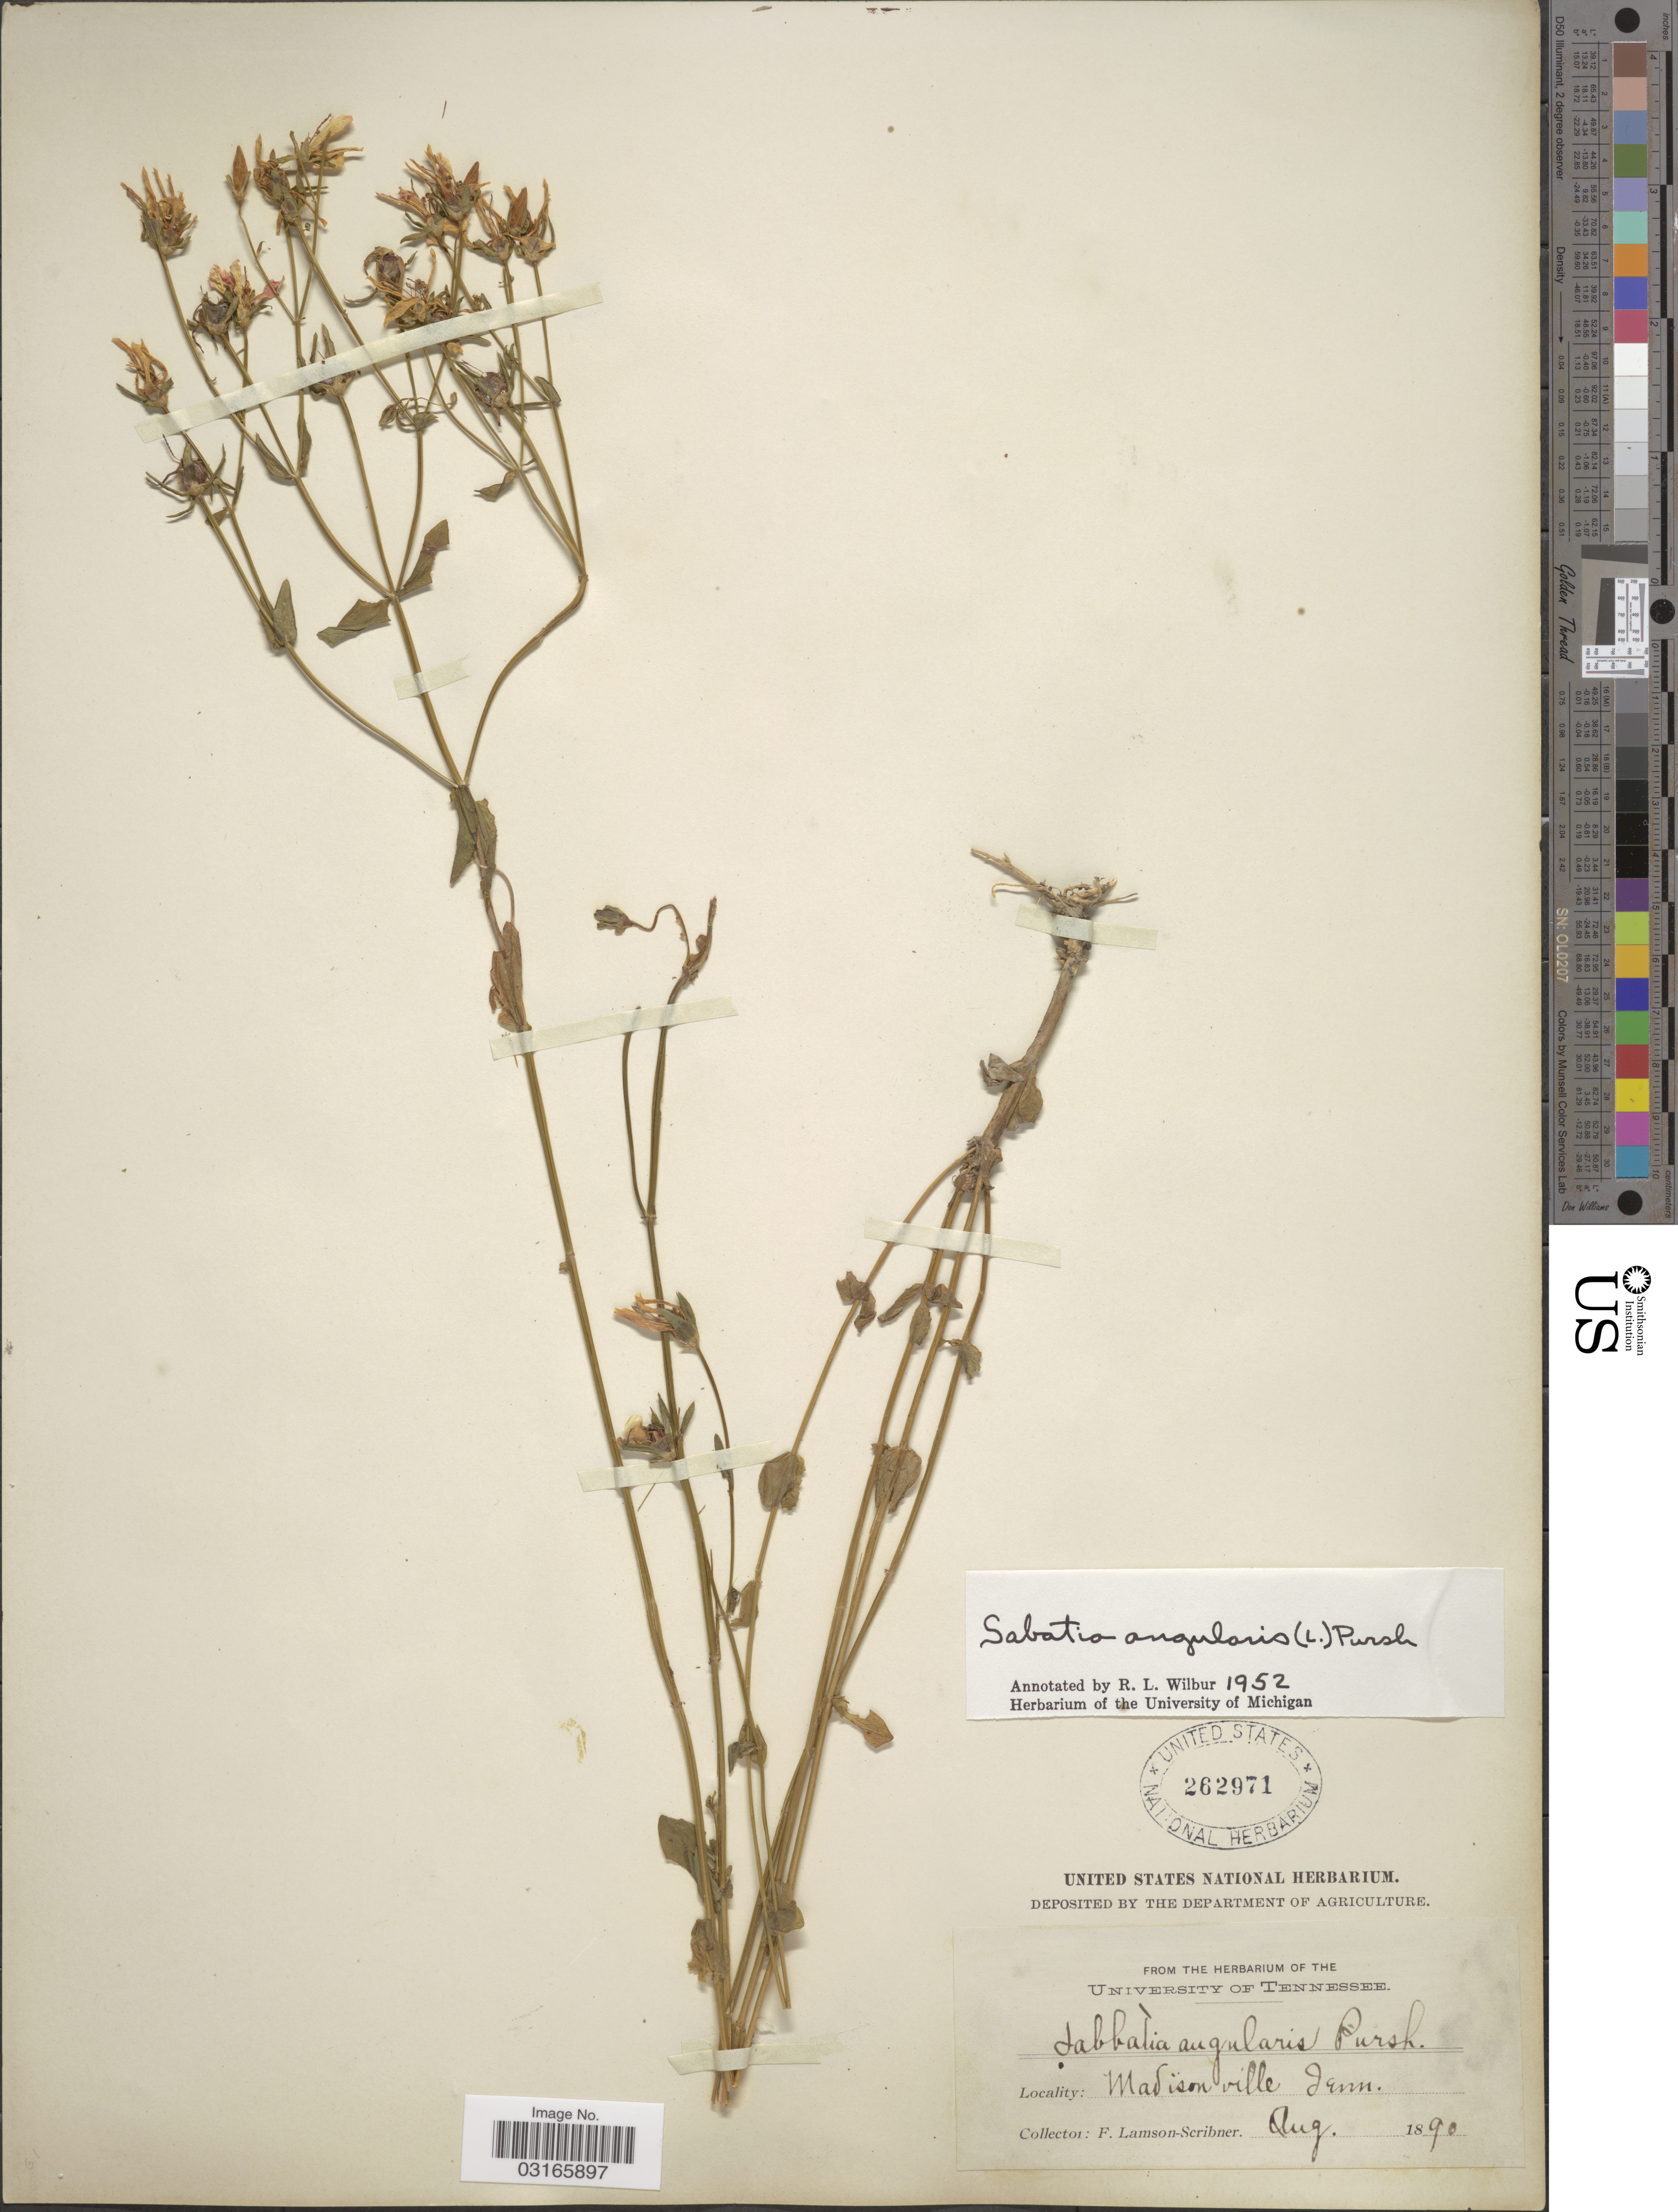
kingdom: Plantae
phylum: Tracheophyta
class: Magnoliopsida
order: Gentianales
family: Gentianaceae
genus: Sabatia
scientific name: Sabatia angularis (L.) Pursh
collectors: F. Lamson-Scribner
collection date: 1890-08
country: United States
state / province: Tennessee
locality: Madisonville, Tenn.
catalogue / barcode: US 262971